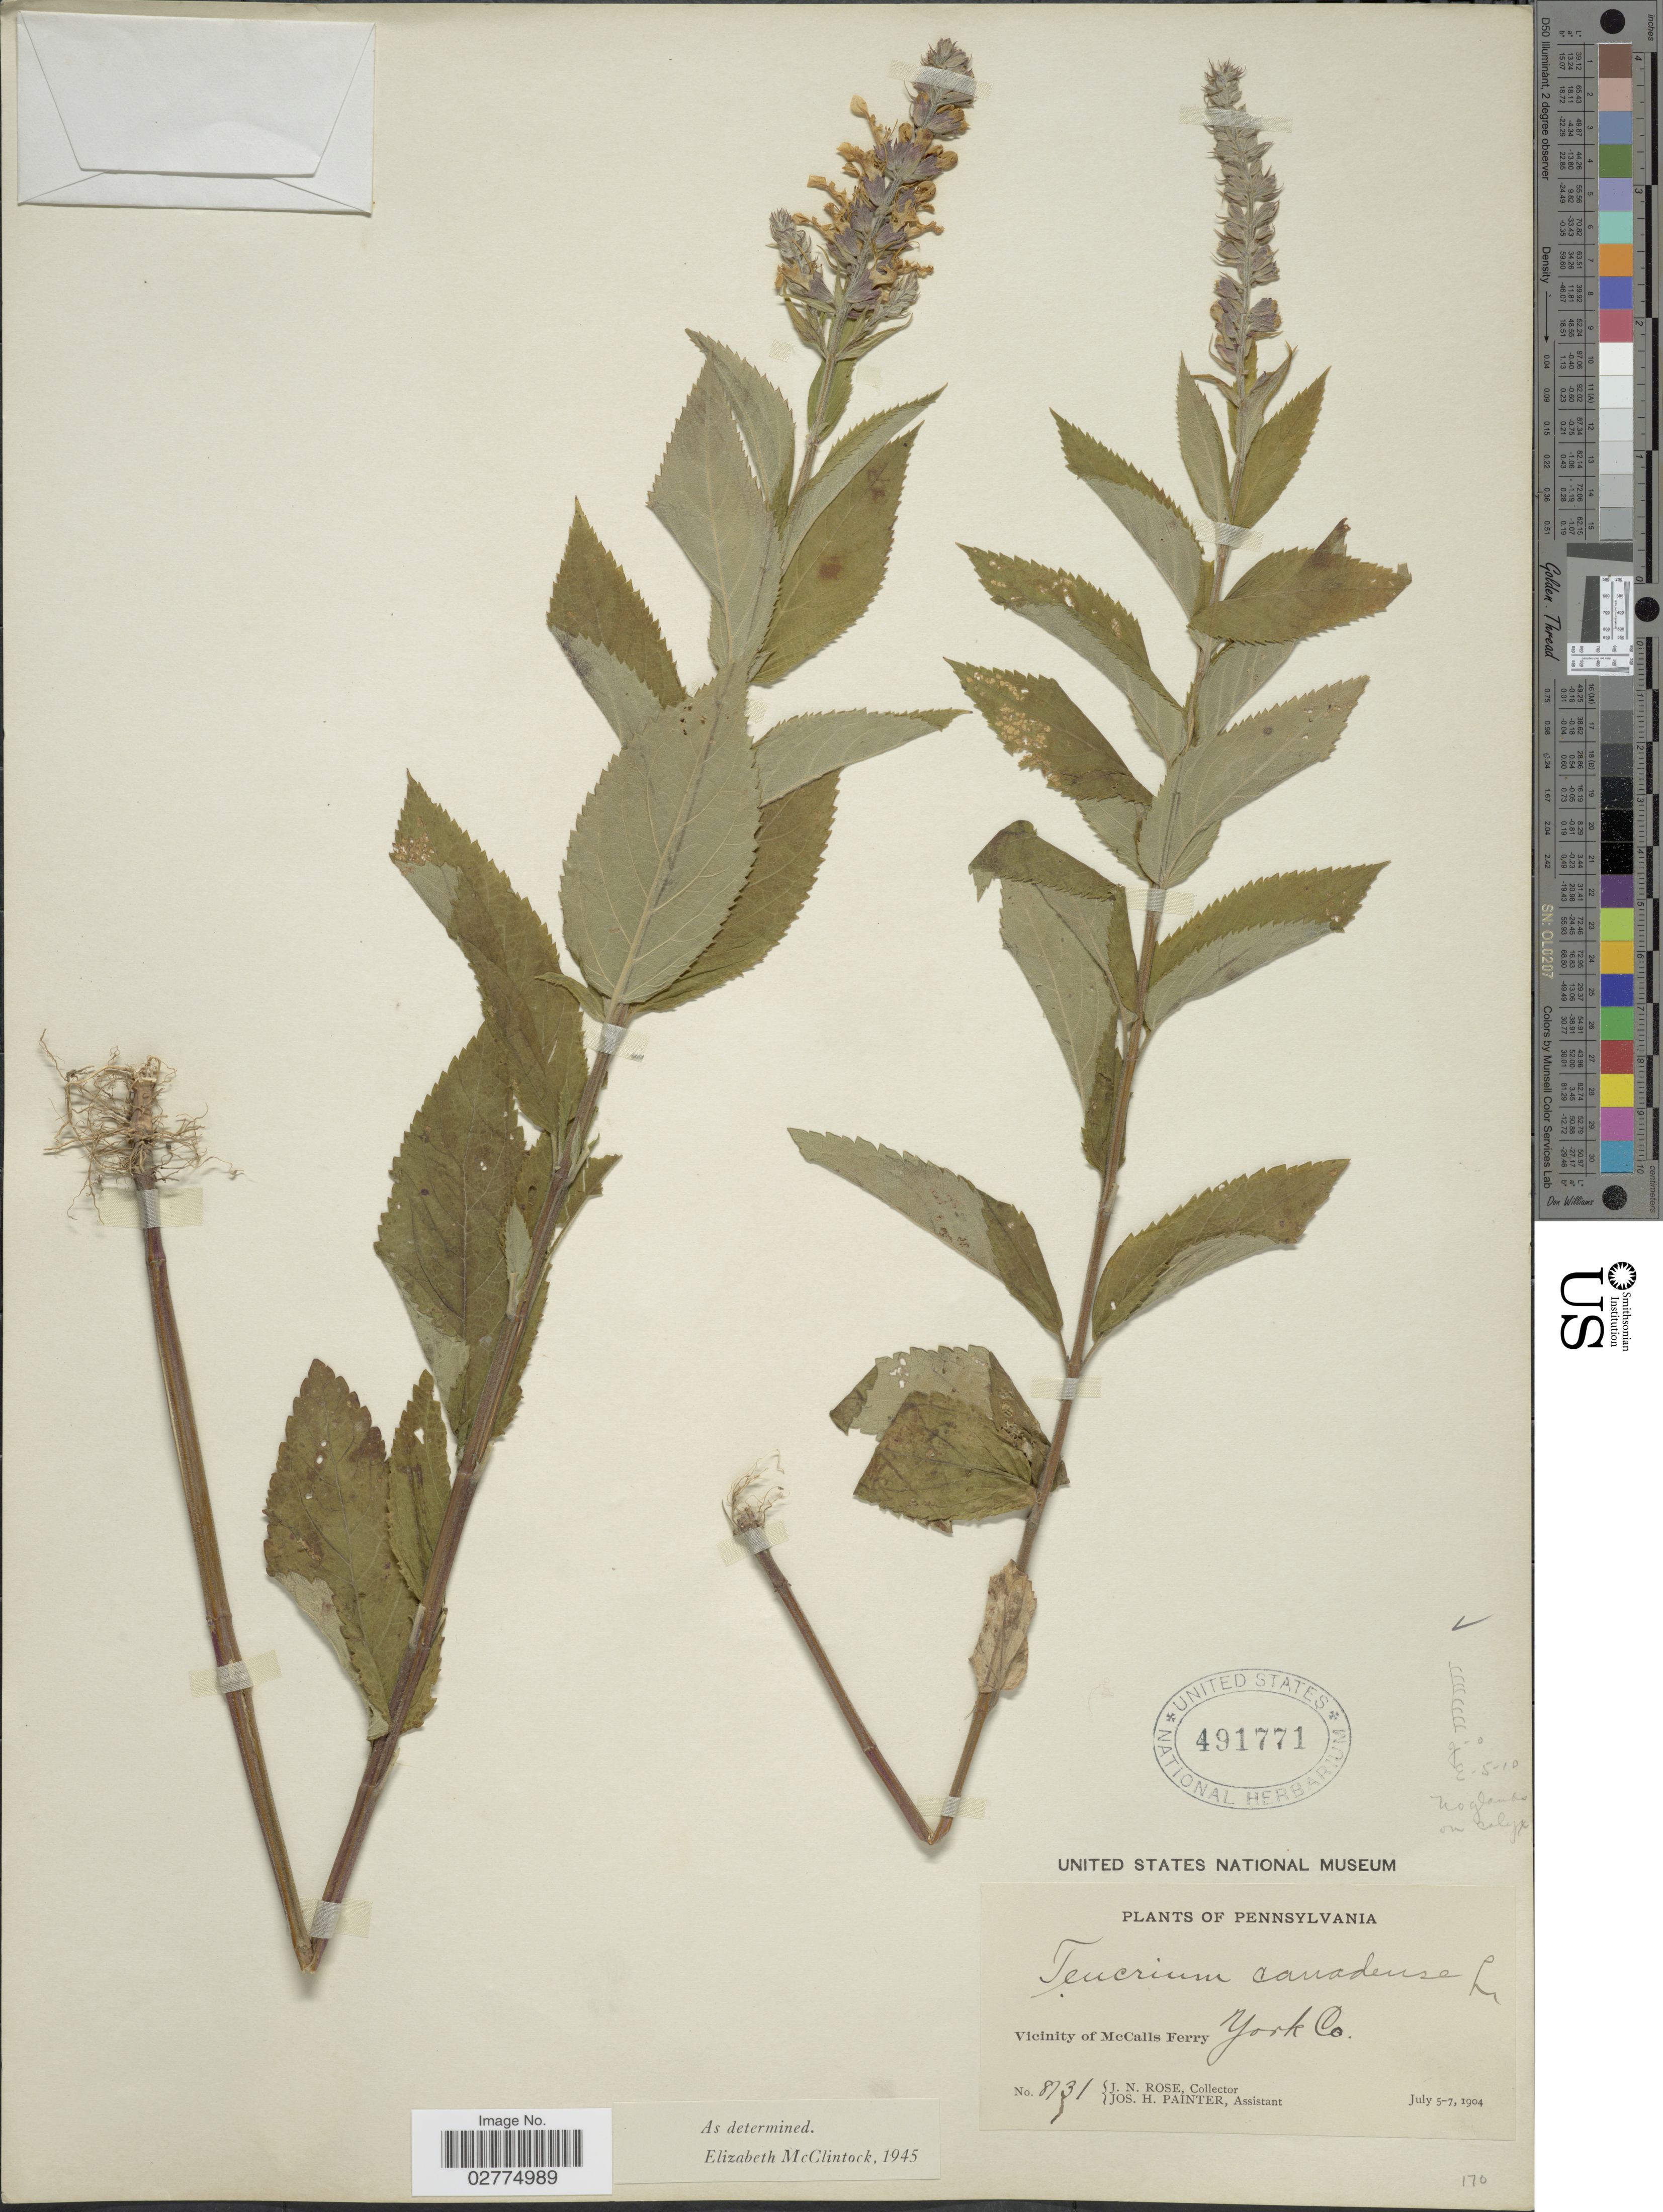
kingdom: Plantae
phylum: Tracheophyta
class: Magnoliopsida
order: Lamiales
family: Lamiaceae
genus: Teucrium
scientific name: Teucrium canadense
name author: L.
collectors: J. N. Rose & J. H. Painter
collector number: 8131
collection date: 1904-07-05/1904-07-07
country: United States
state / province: Pennsylvania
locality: Vicinity of McCalls Ferry. York Co.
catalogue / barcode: US 491771